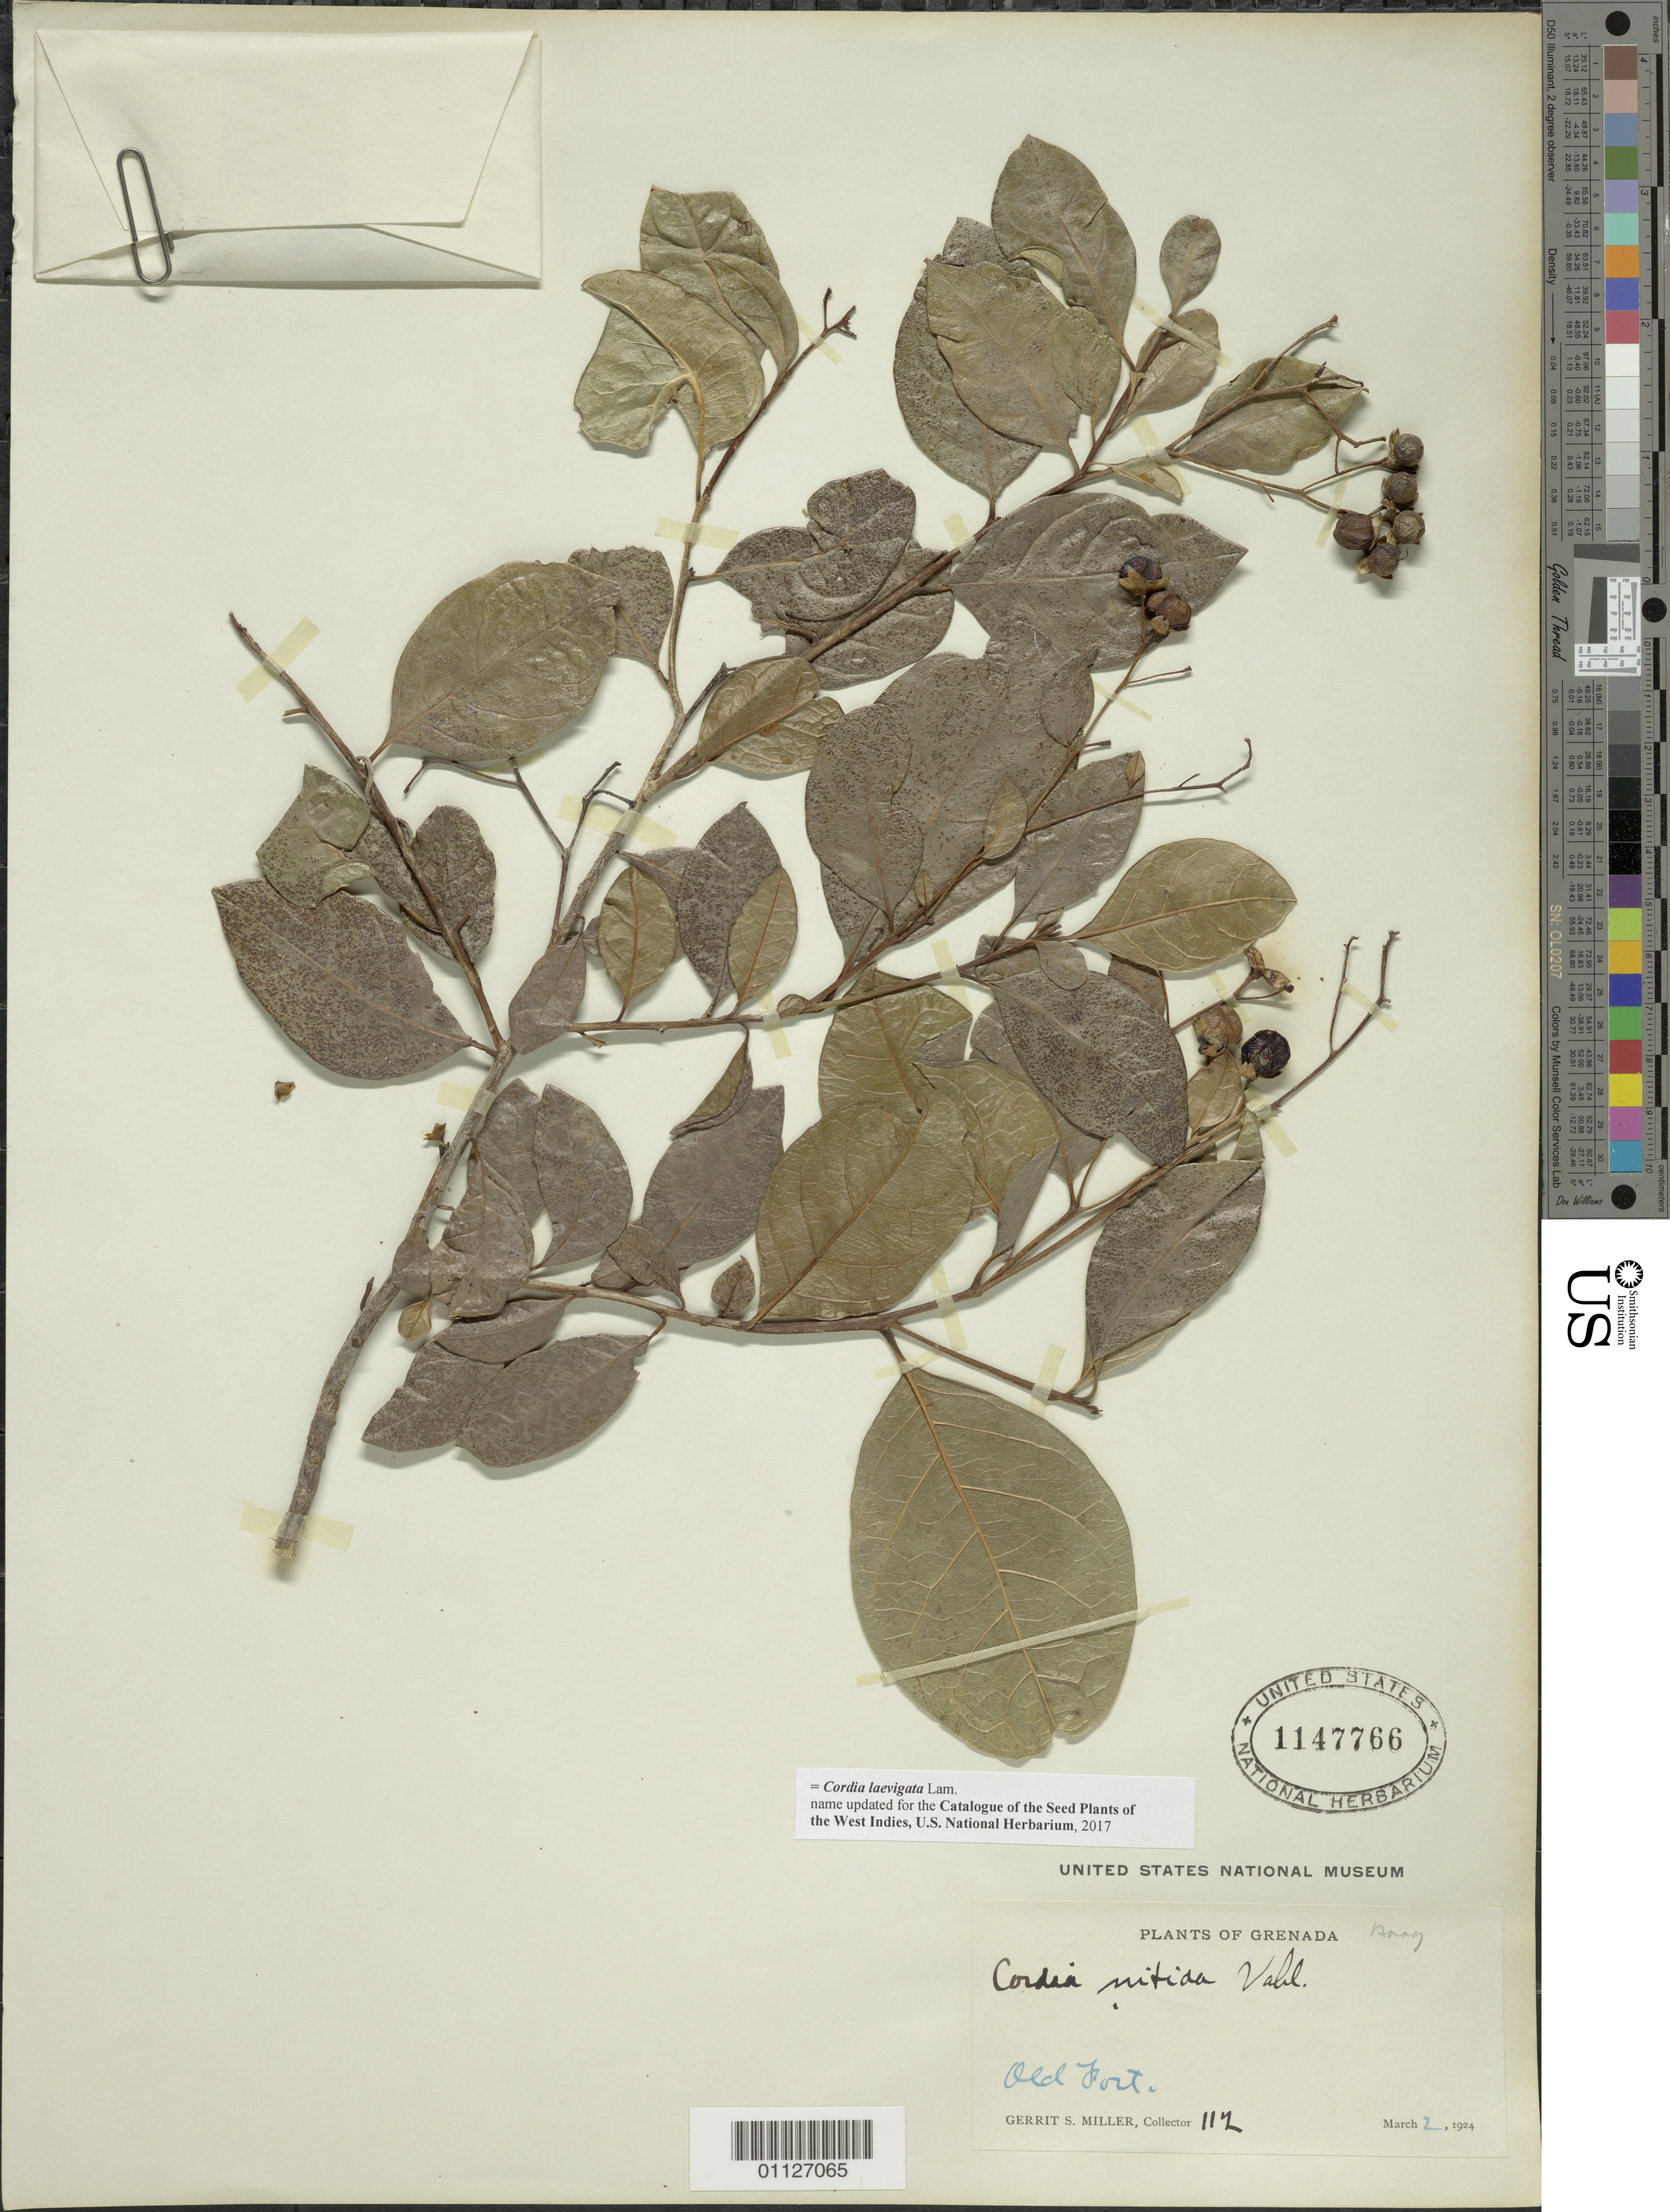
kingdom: Plantae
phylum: Tracheophyta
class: Magnoliopsida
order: Boraginales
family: Cordiaceae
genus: Cordia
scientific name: Cordia laevigata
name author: Lam.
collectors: G. S. Miller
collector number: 112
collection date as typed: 02 Mar 1924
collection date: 1924-03-02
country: Grenada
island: Grenada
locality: Old Fort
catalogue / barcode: US 1147766